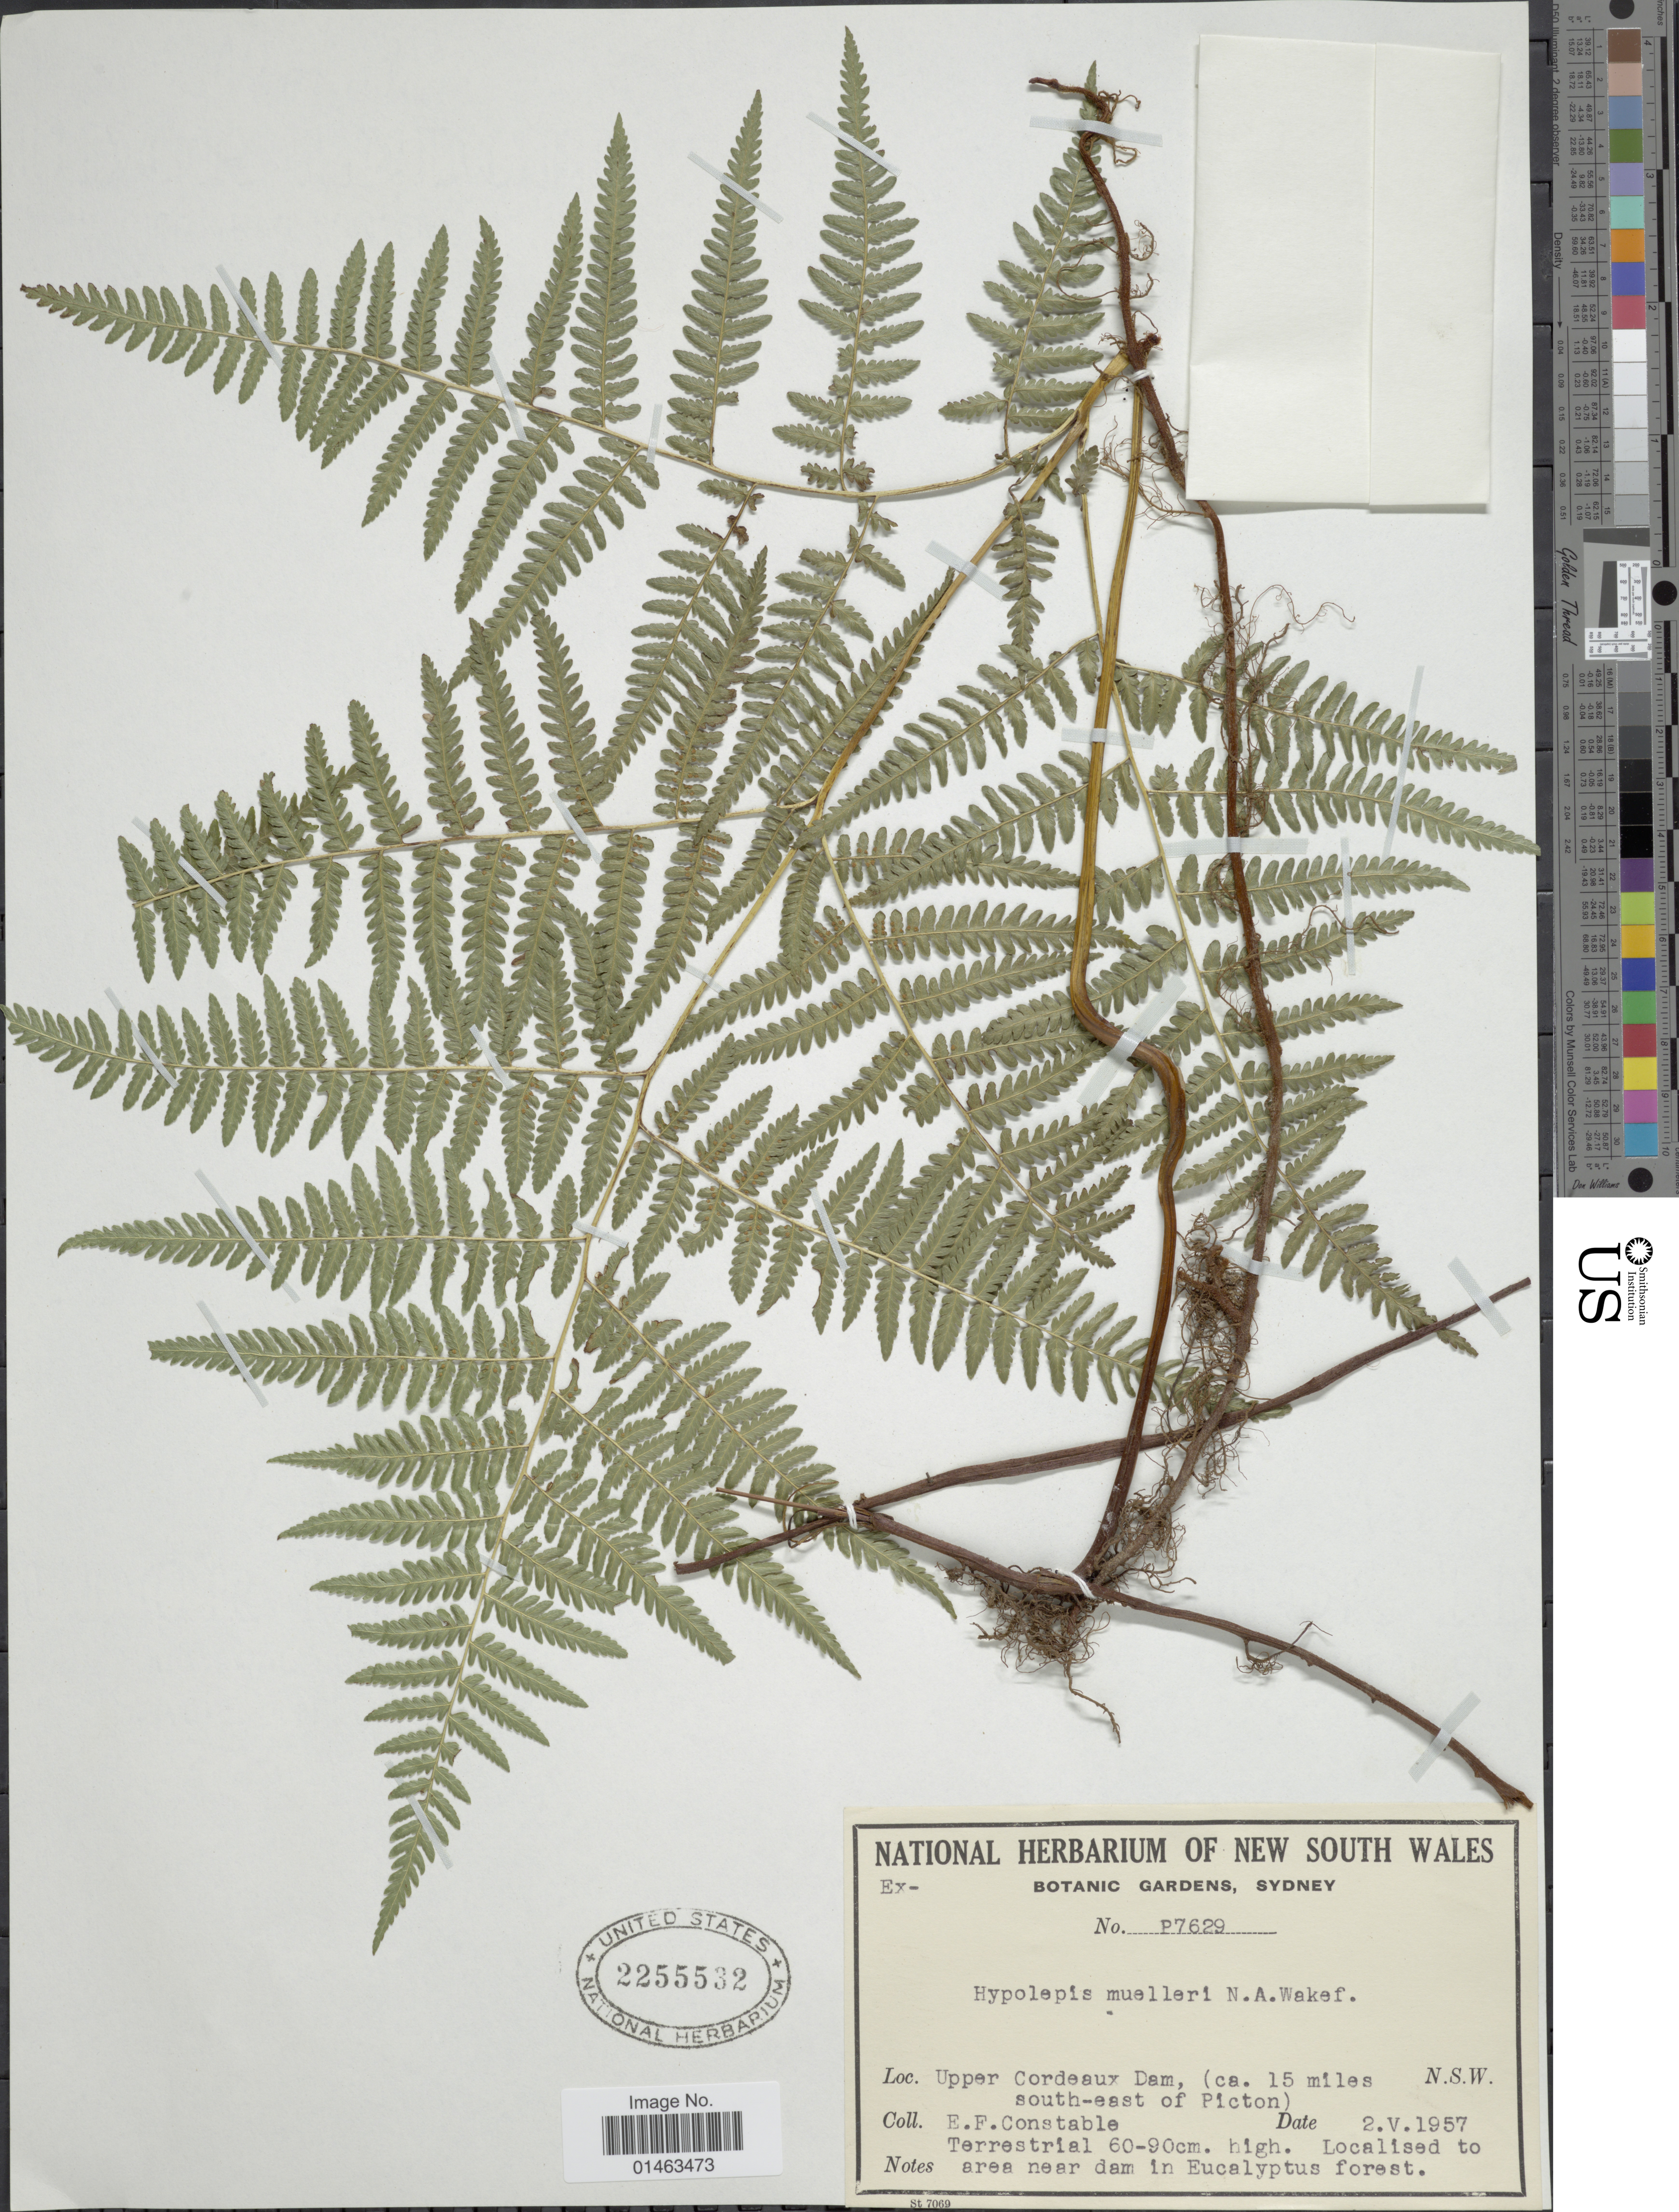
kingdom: Plantae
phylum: Tracheophyta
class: Polypodiopsida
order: Polypodiales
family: Dennstaedtiaceae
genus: Hypolepis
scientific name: Hypolepis muelleri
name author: N.A. Wakef.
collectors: E. F. Constable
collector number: P7629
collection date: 1957-05-02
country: Australia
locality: Sydney, Upper Cordeaux Dam, (ca. 15 miles south-east of Picton)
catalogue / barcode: US 2255532